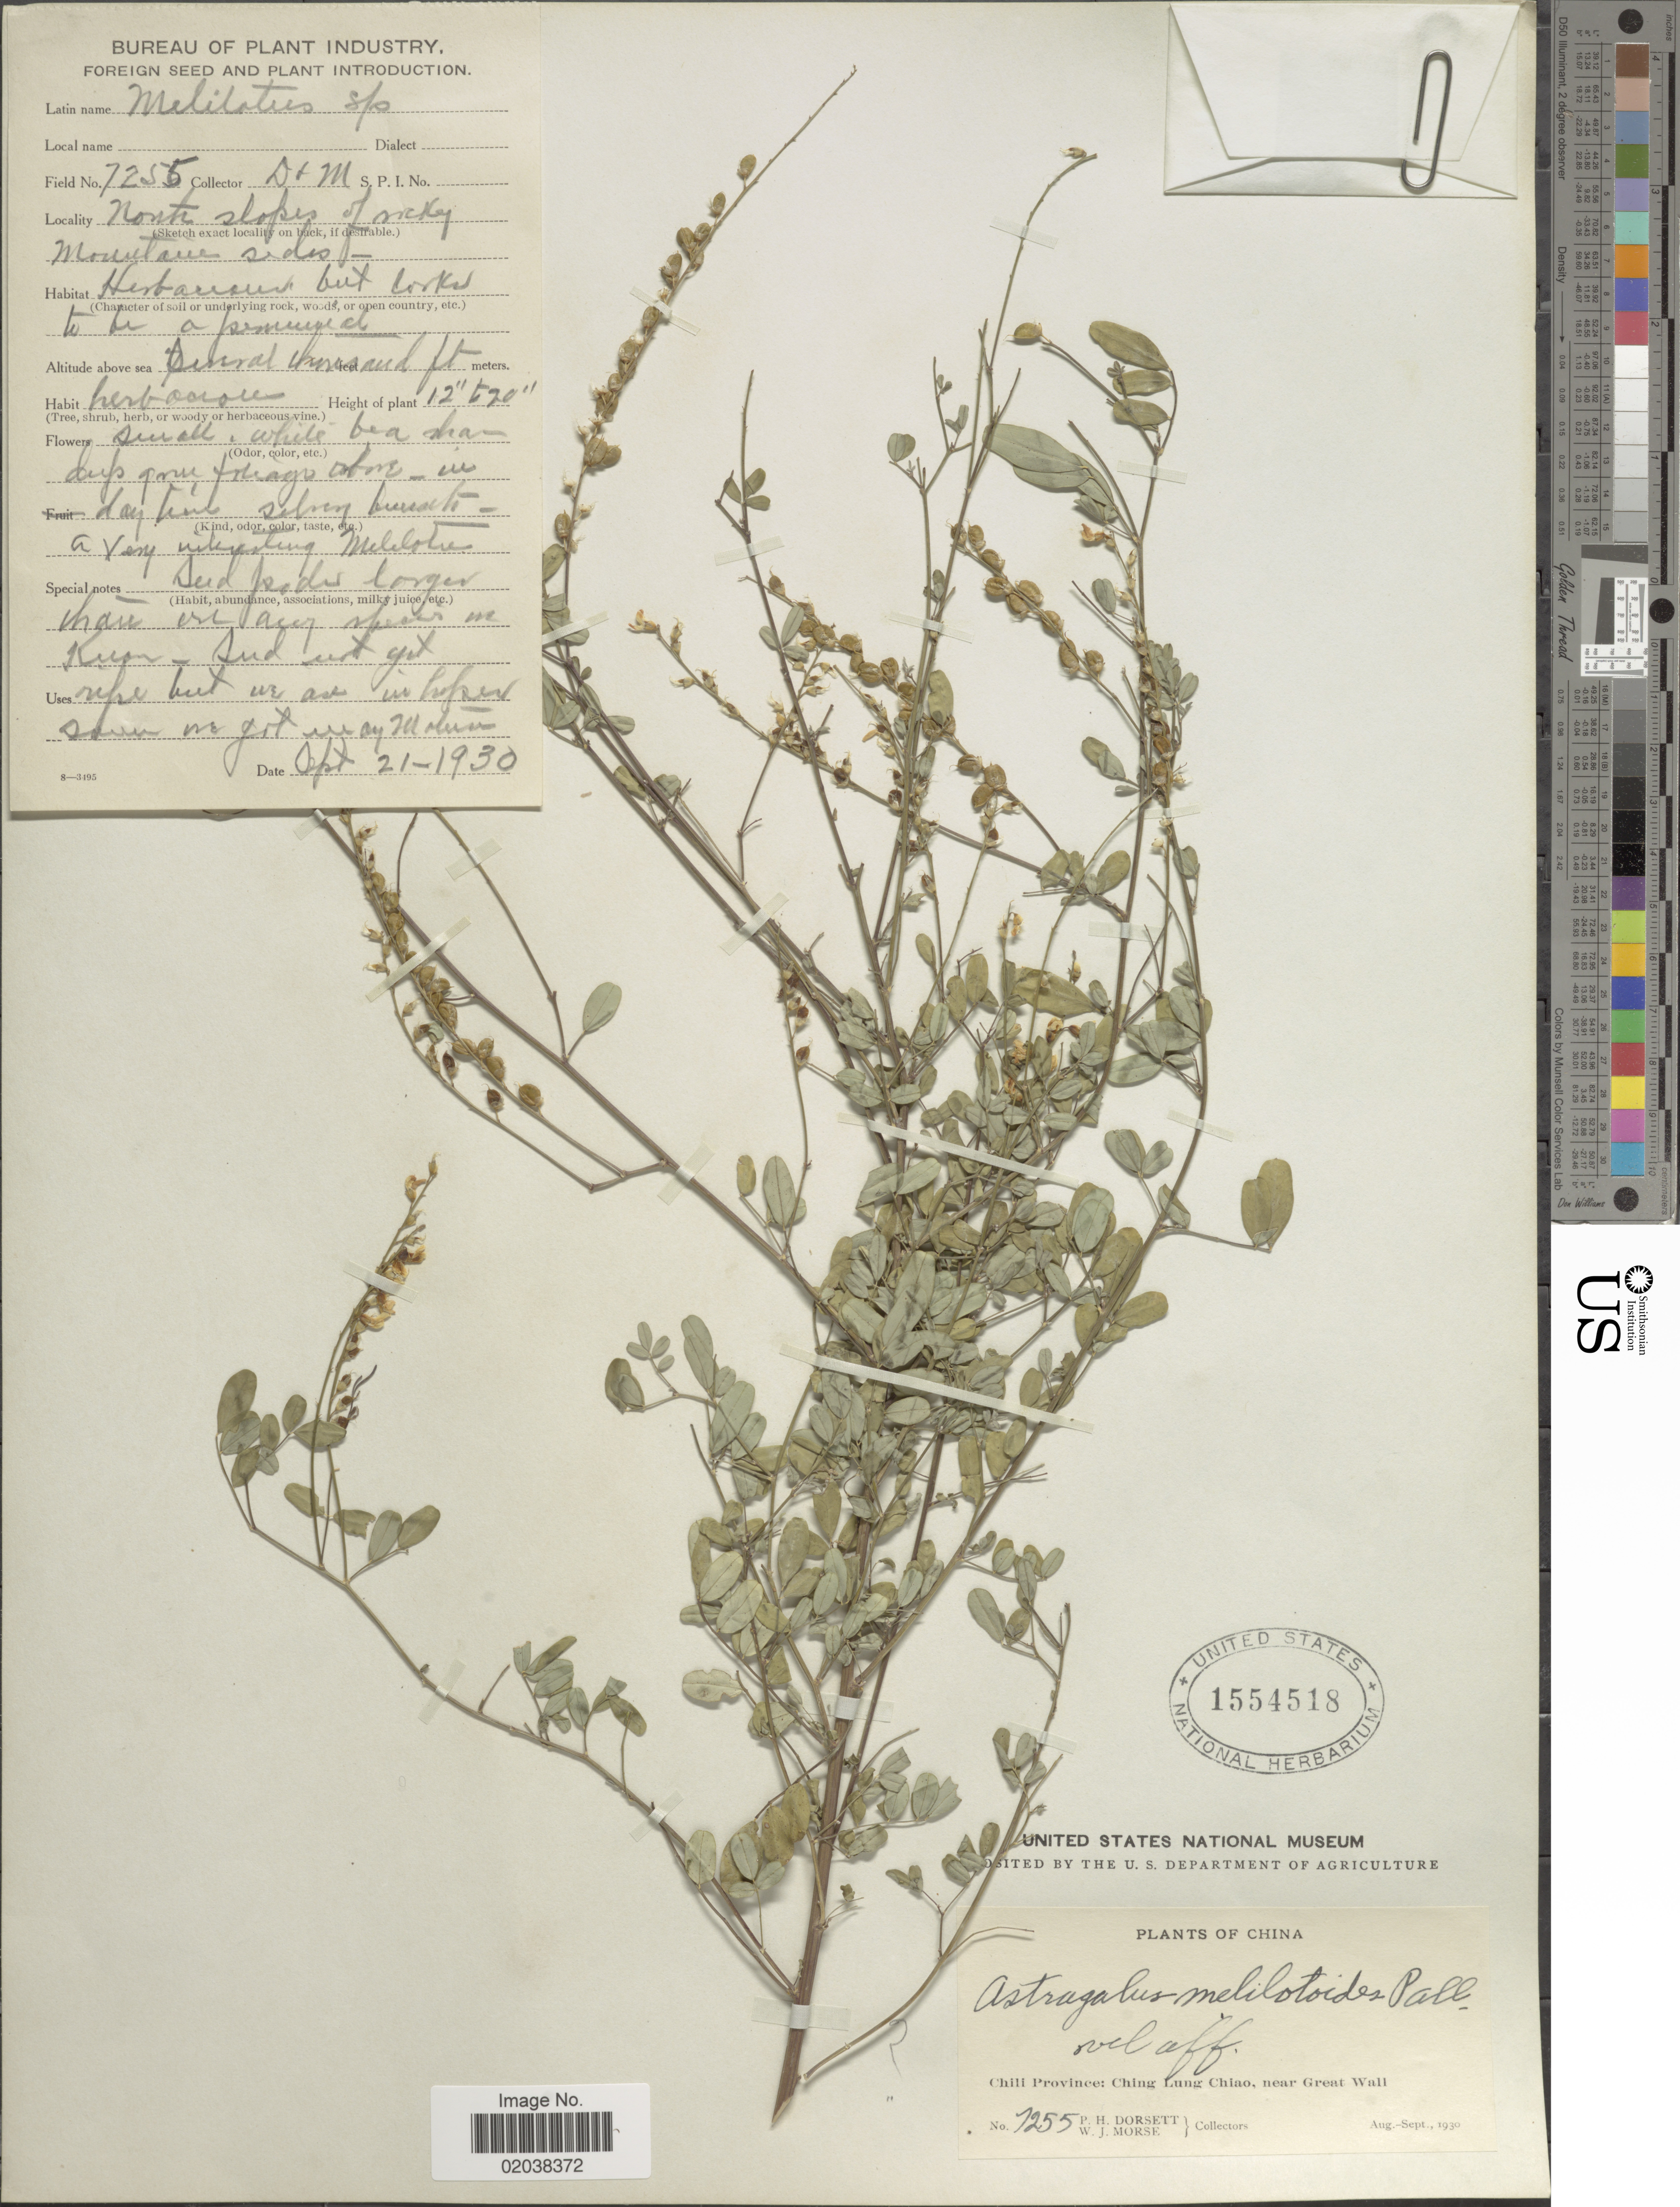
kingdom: Plantae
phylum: Tracheophyta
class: Magnoliopsida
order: Fabales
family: Fabaceae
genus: Astragalus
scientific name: Astragalus melilotoides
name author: Pall.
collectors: P. H. Dorsett & W. J. Morse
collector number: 7255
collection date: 1930-09-21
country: China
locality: Chili Province; Ching Lung Chiao, near Great Wall. North slopes of nrky [interpreted] Mountain sides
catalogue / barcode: US 1554518